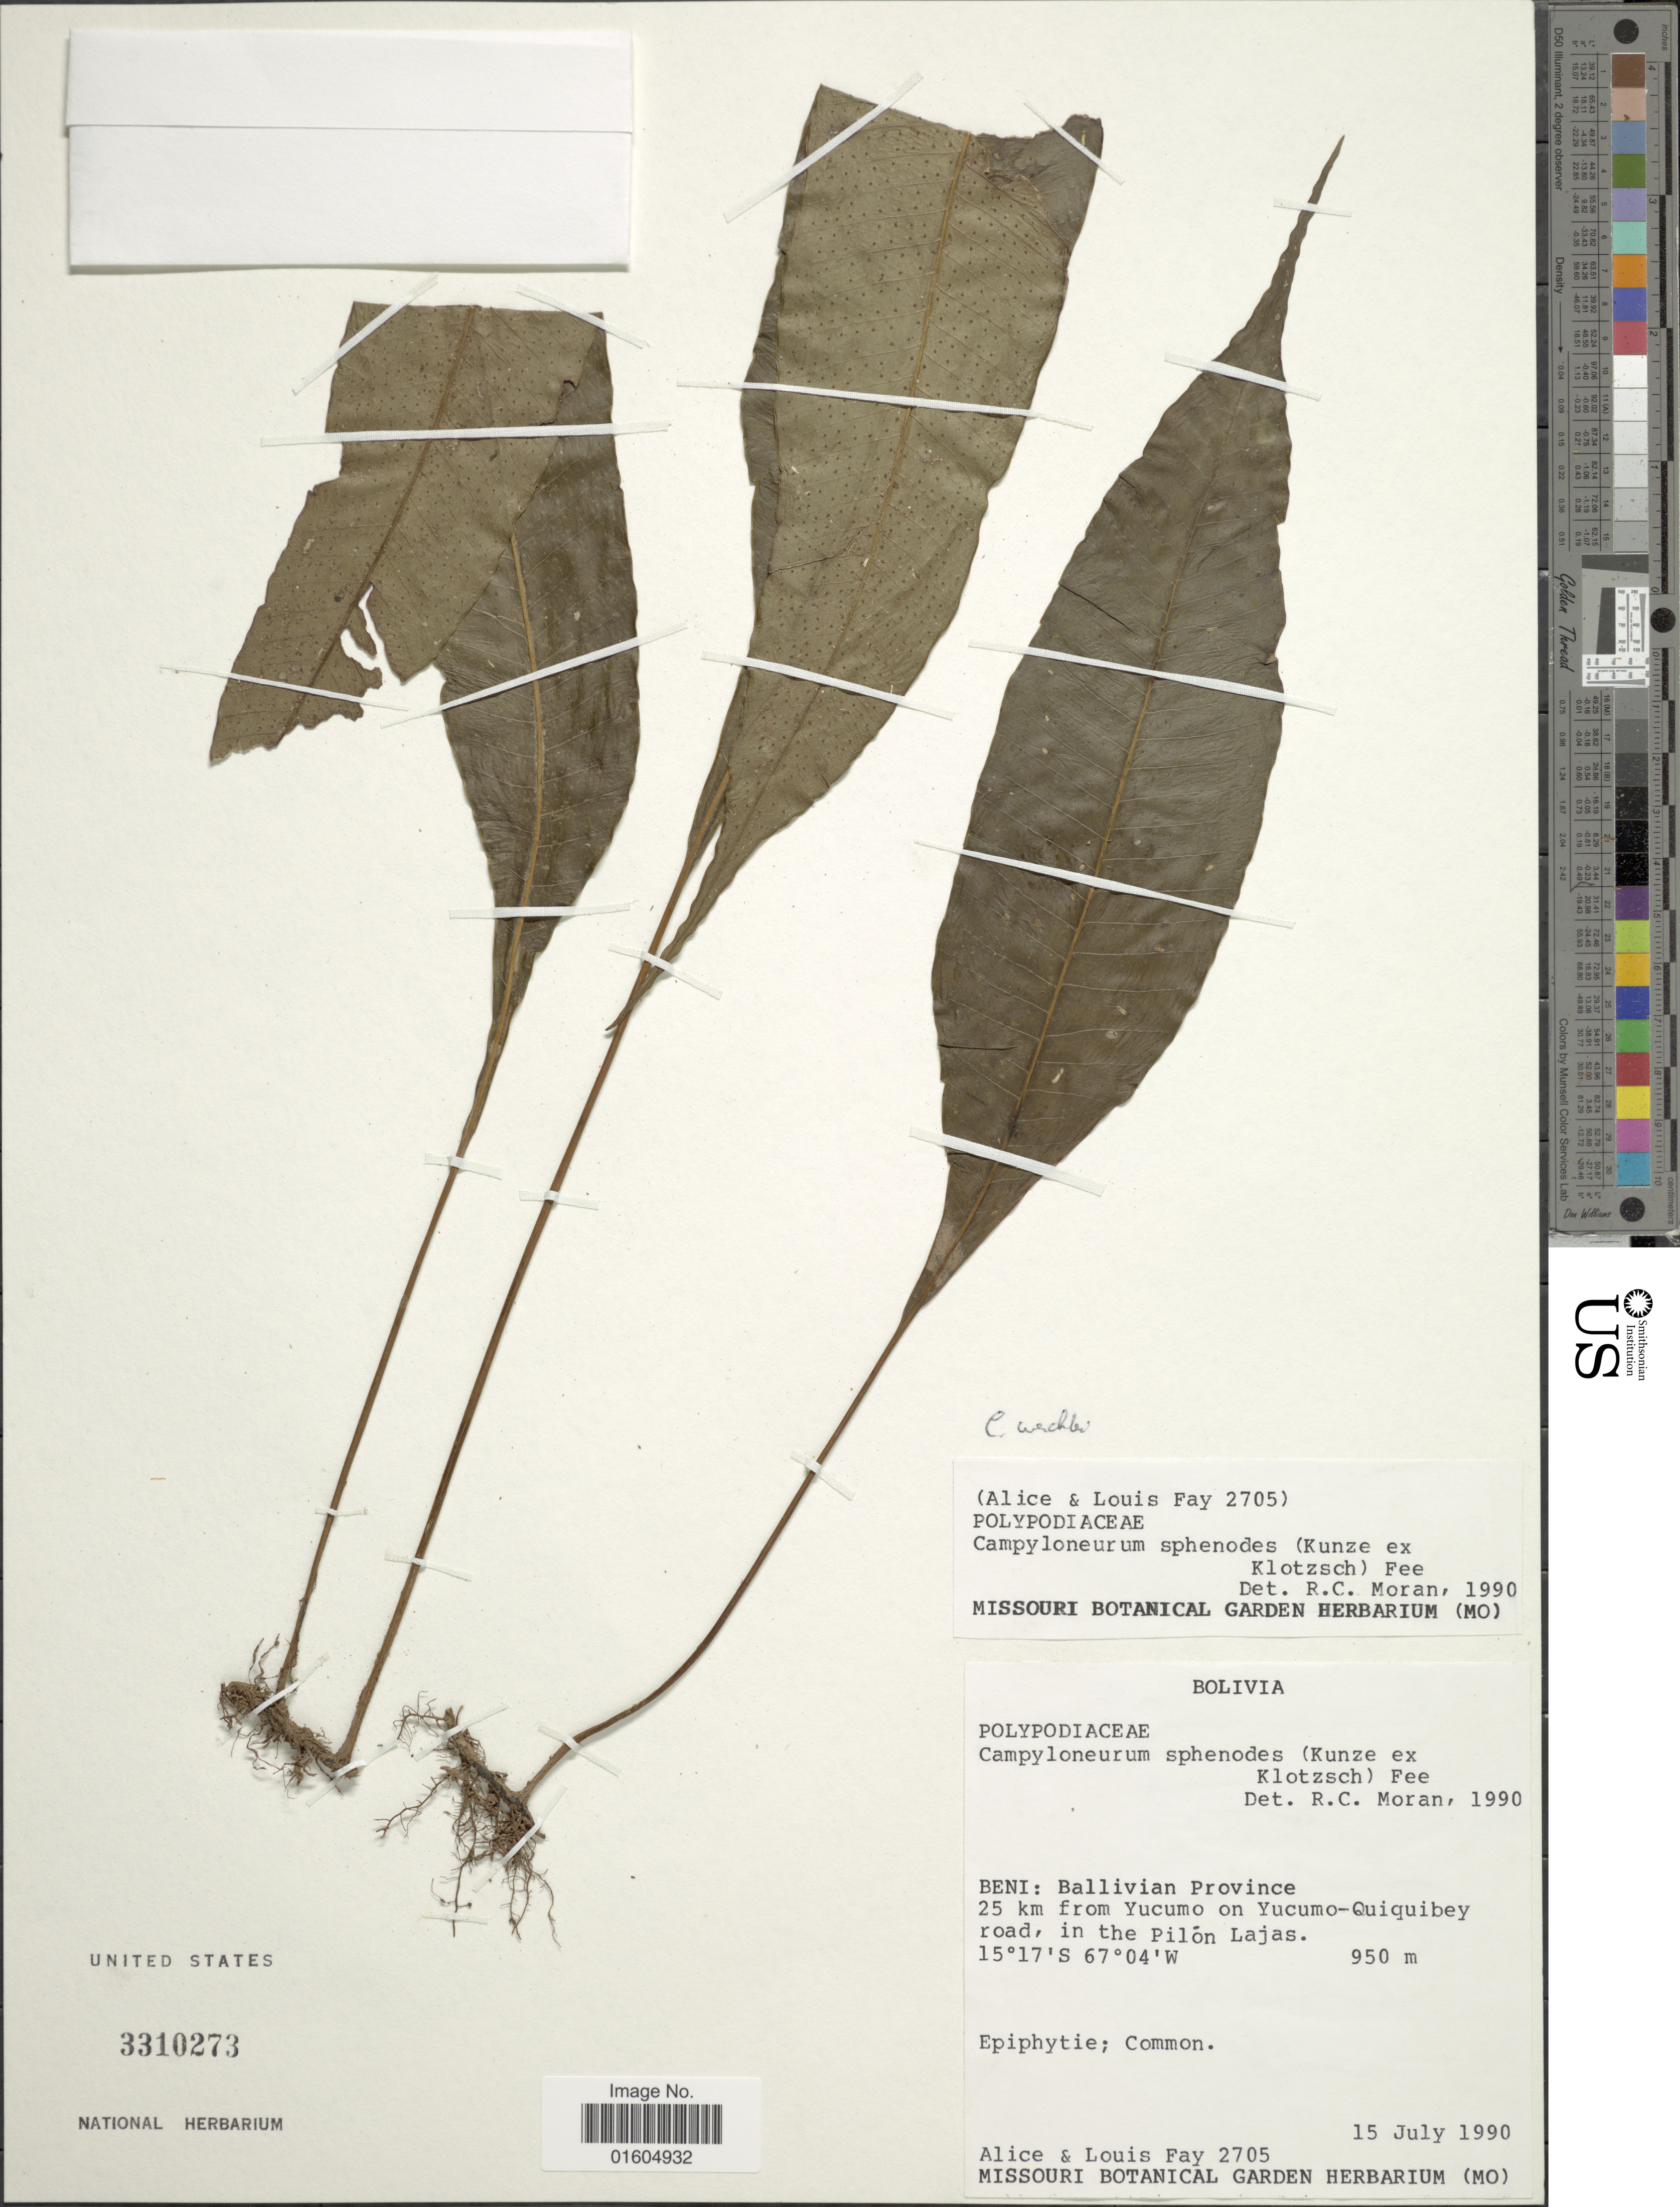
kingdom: Plantae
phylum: Tracheophyta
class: Polypodiopsida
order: Polypodiales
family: Polypodiaceae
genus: Campyloneurum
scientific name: Campyloneurum wercklei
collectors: A. Fay & L. Fay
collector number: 2705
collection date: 1990-07-15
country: Bolivia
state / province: Beni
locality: Bolivia. Beni: Ballivian Province. 25 km from Yucumo on Yucumo-Quiquibey road, in the Pilon Lajas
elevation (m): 950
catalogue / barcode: US 3310273